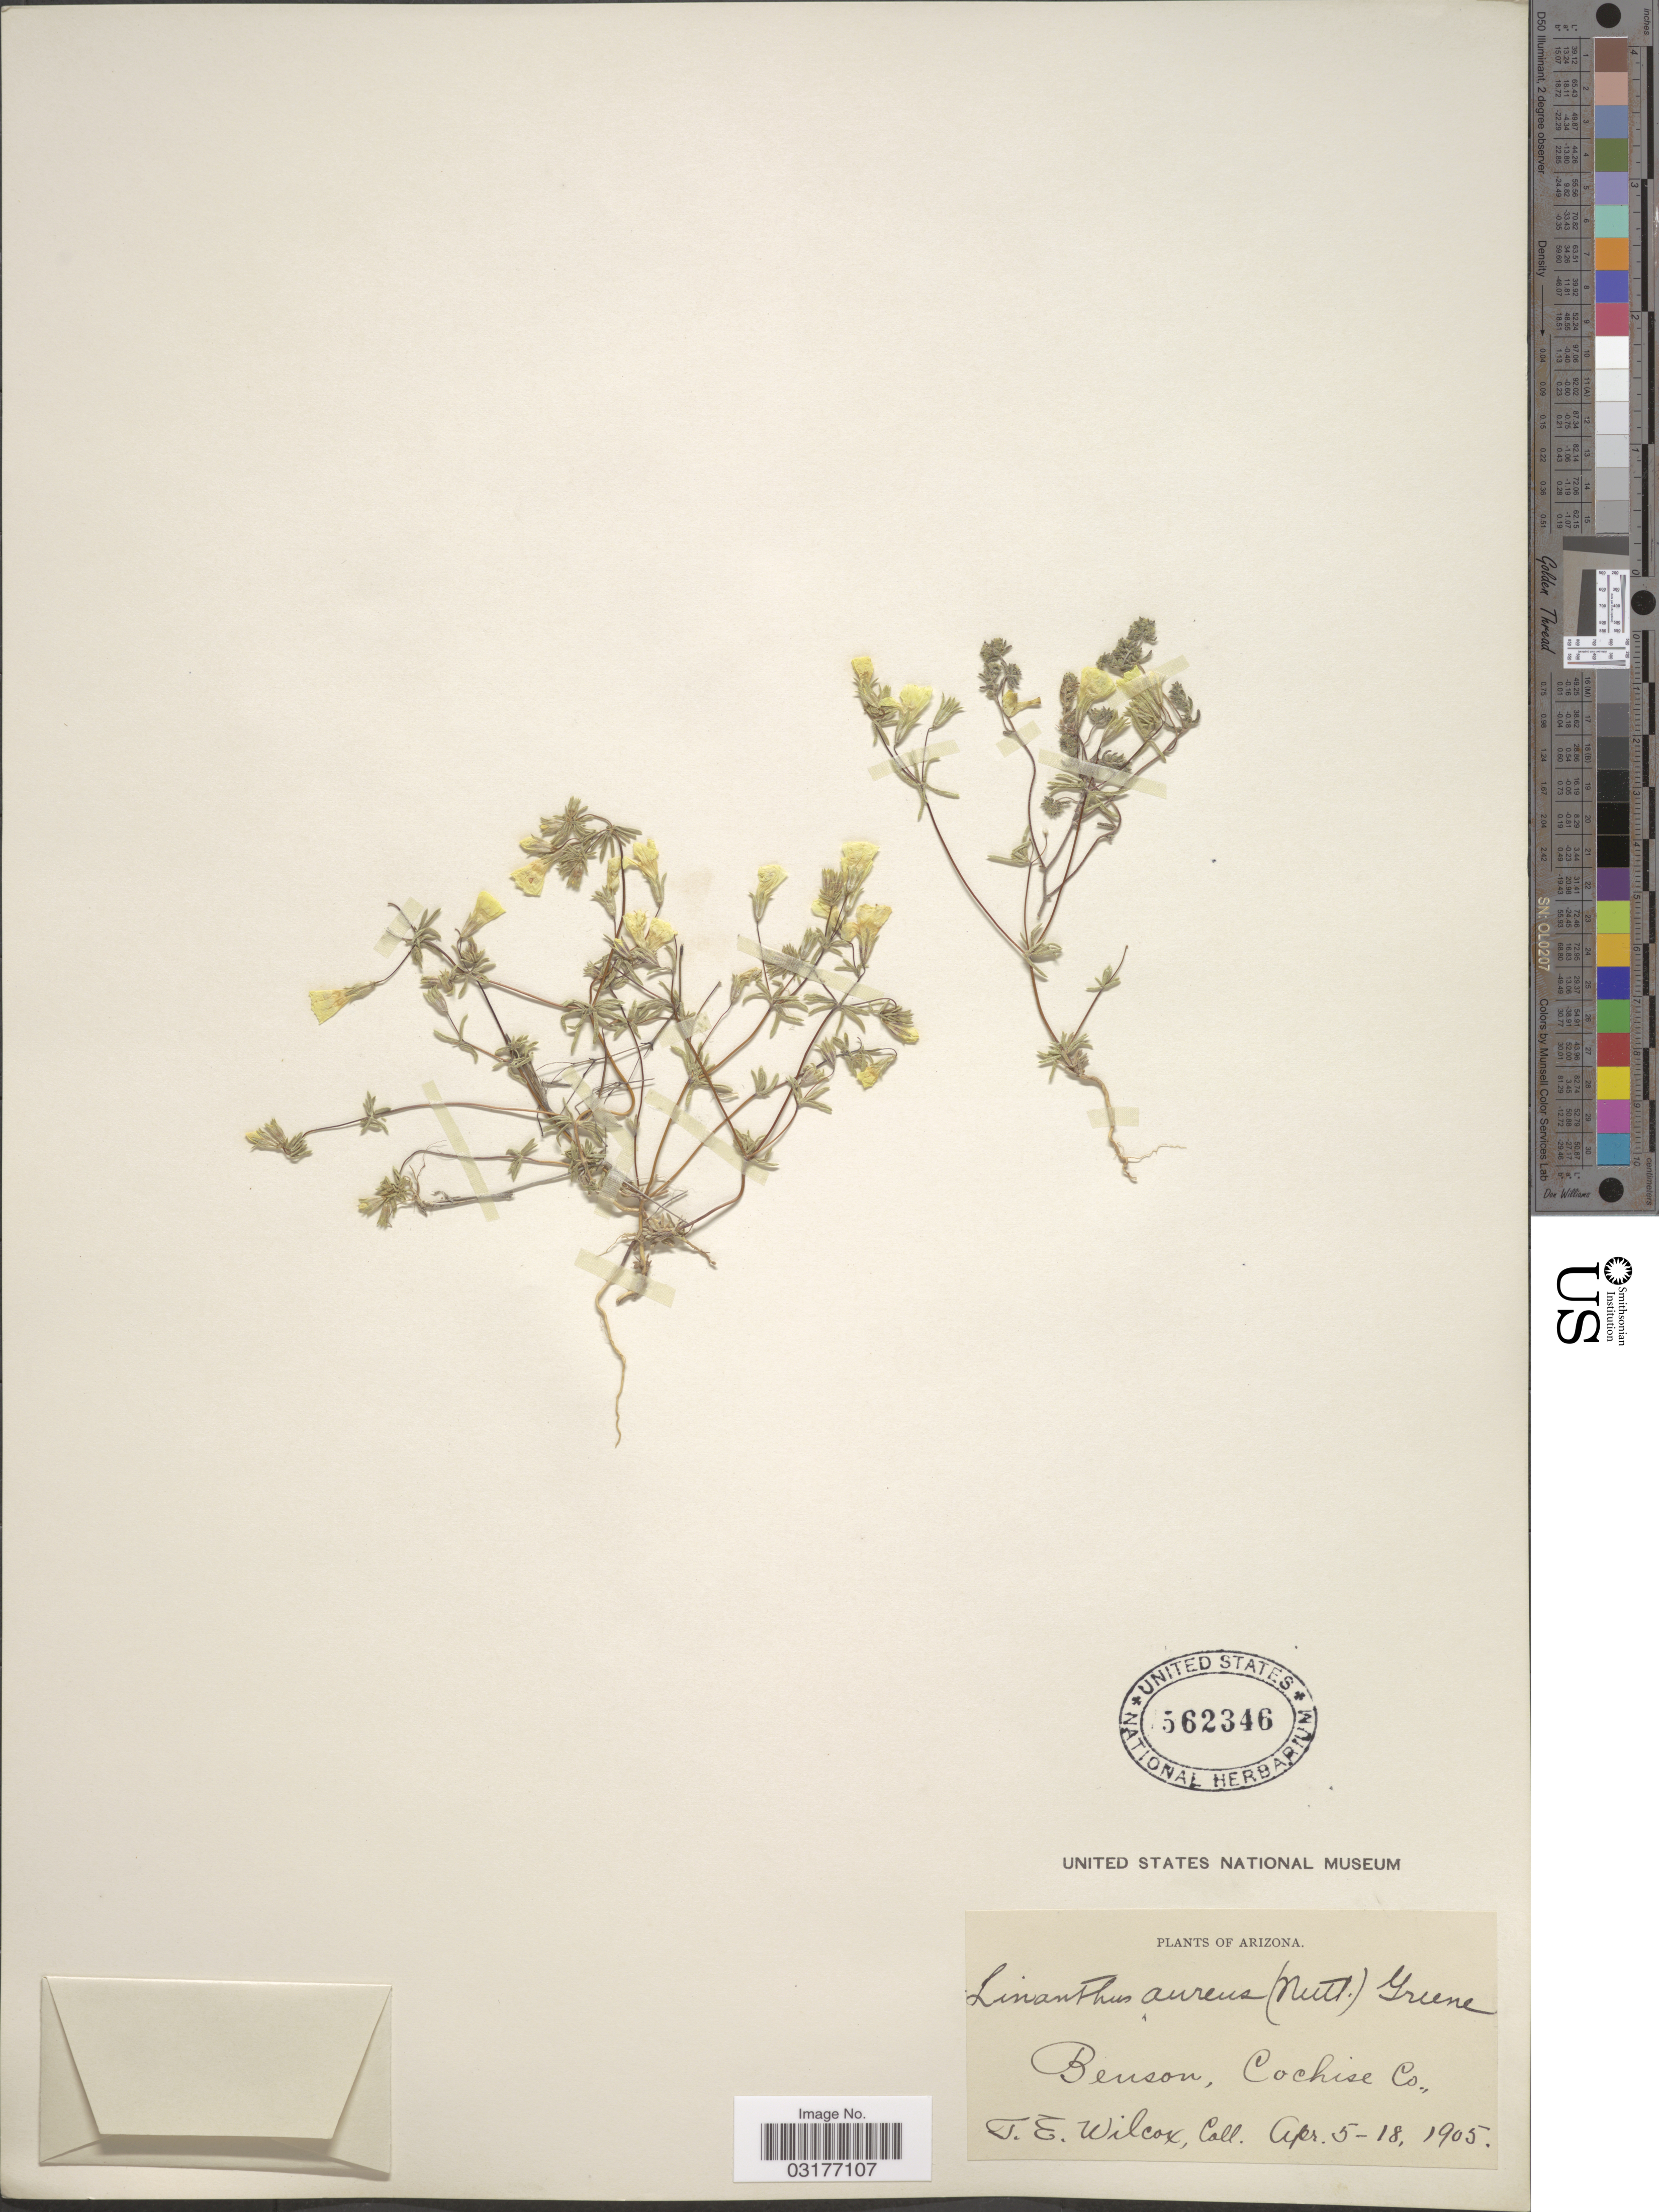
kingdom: Plantae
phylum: Tracheophyta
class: Magnoliopsida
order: Ericales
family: Polemoniaceae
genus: Leptosiphon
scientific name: Leptosiphon chrysanthus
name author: J.M. Porter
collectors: T. E. Wilcox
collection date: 1905-04-05/1905-04-18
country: United States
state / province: Arizona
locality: Benson, Cochise Co.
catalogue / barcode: US 562346